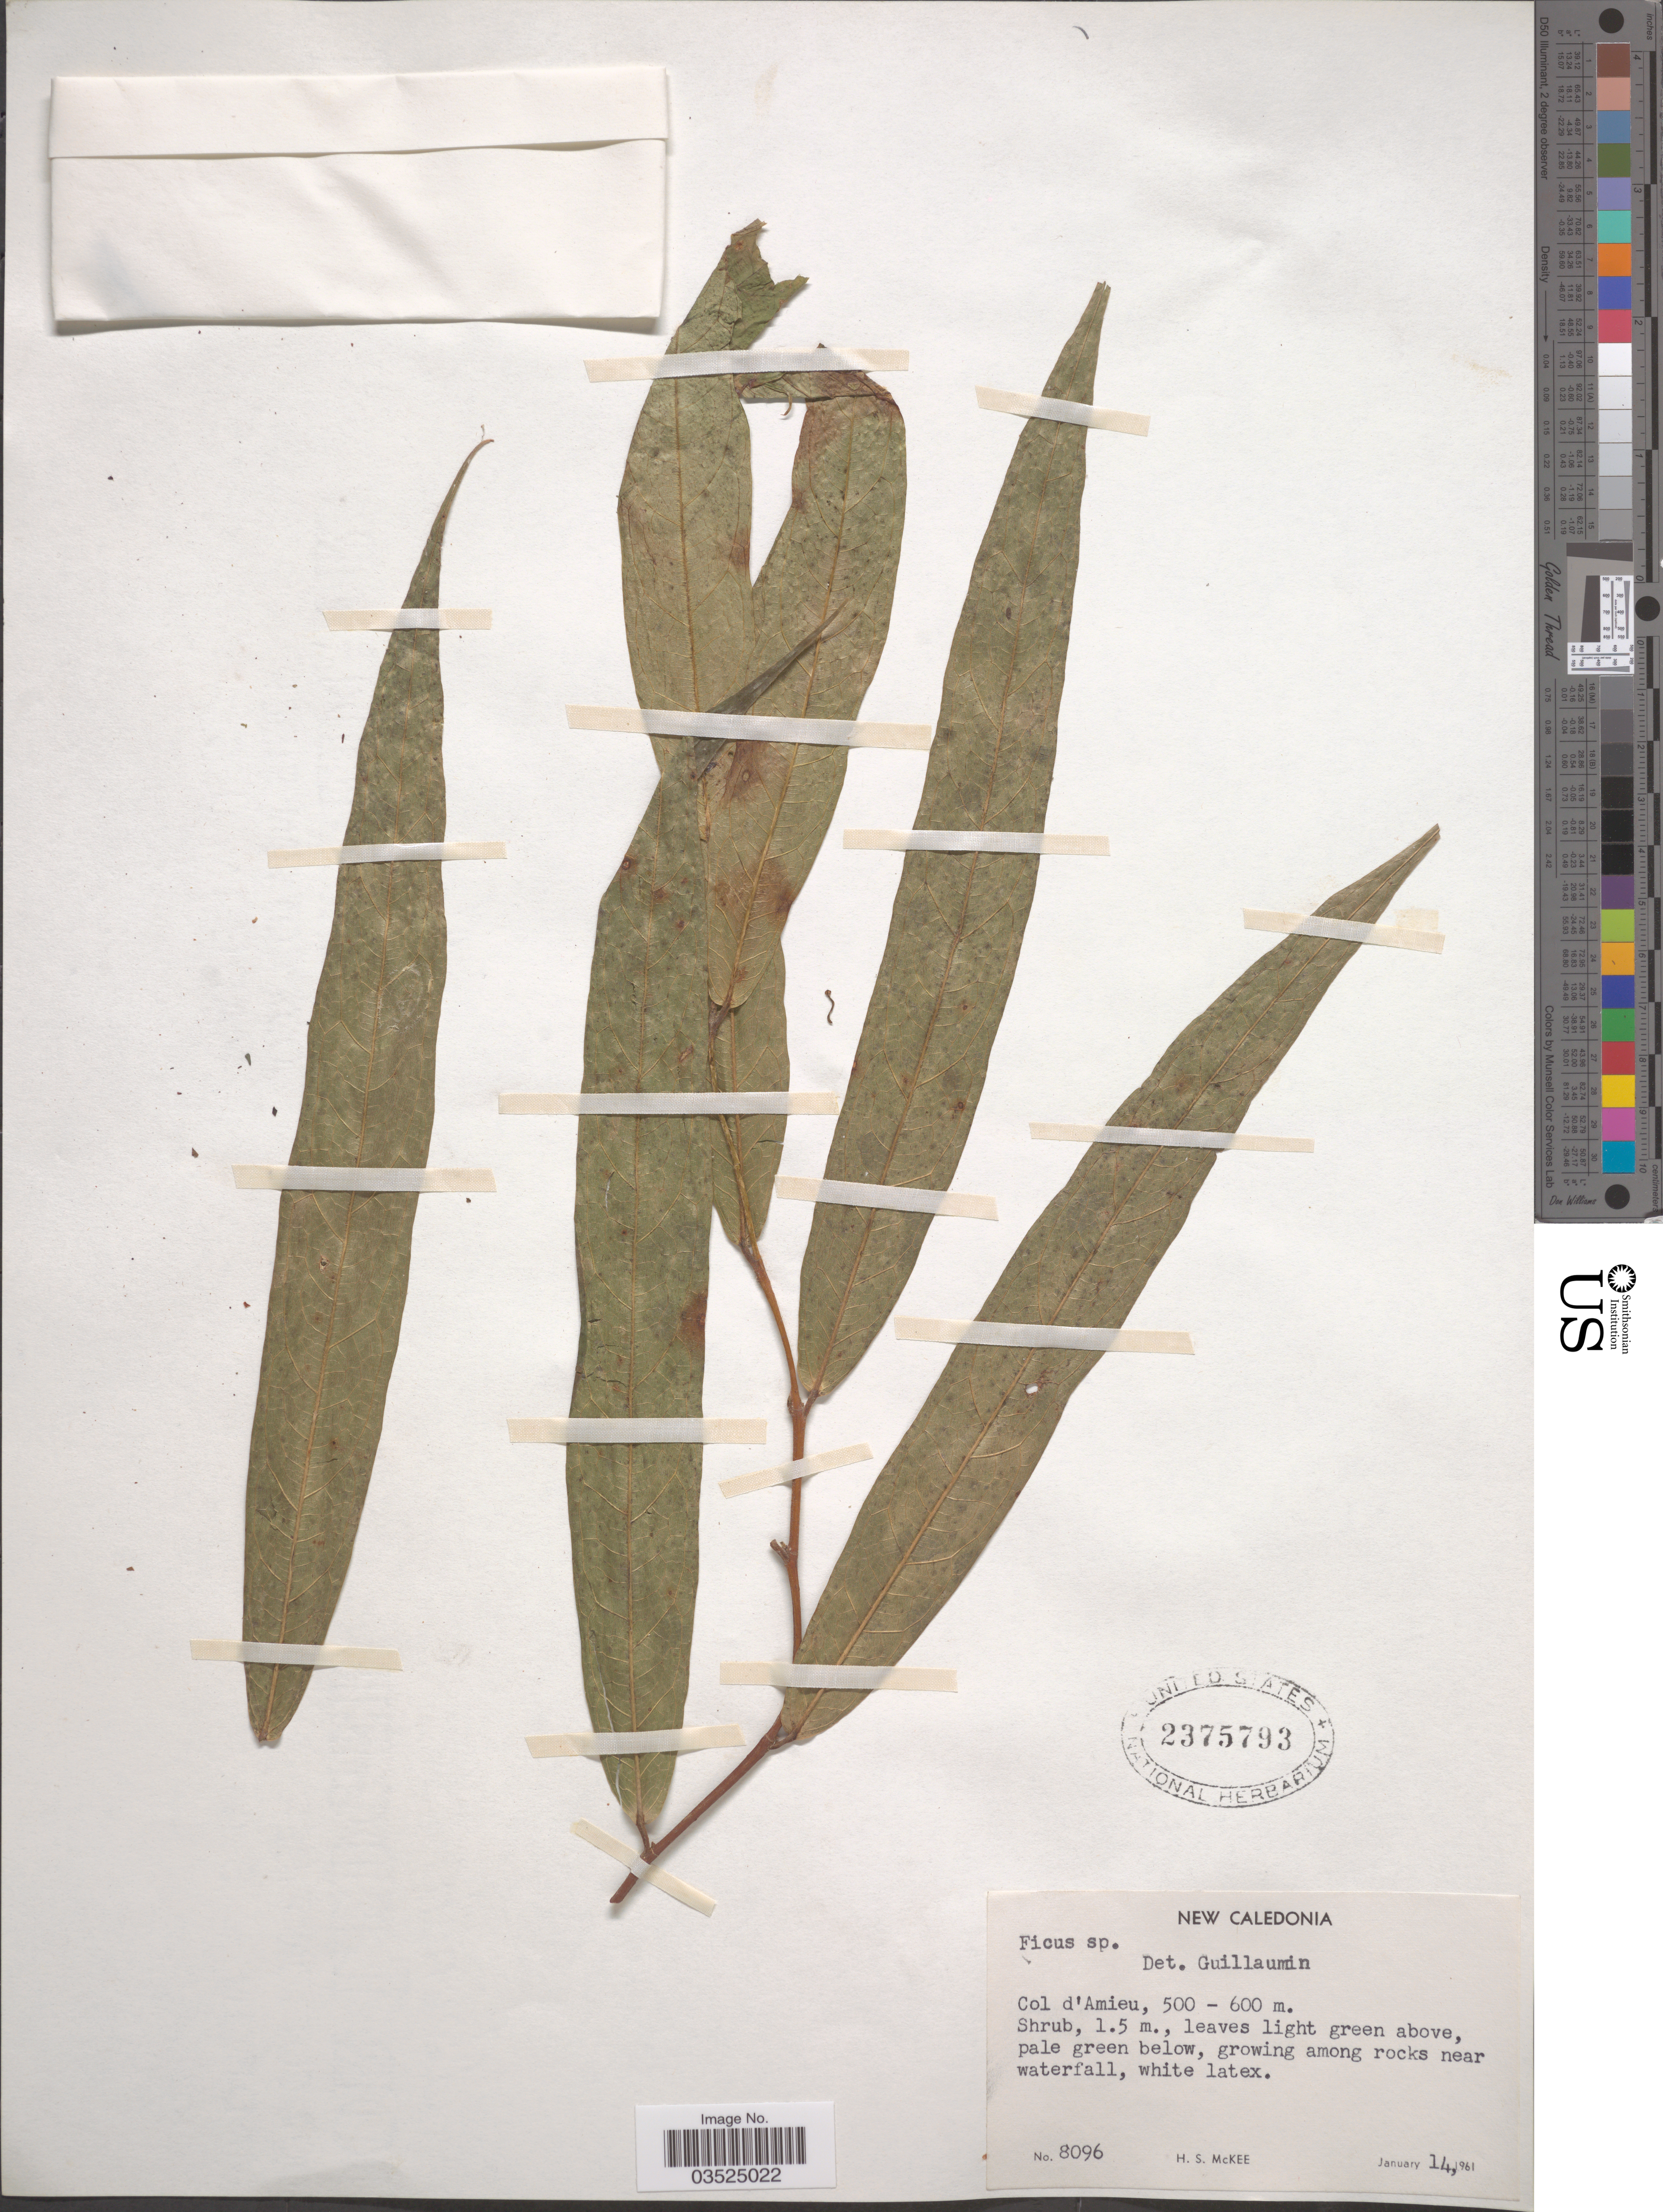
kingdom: Plantae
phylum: Tracheophyta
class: Magnoliopsida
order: Rosales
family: Moraceae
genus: Ficus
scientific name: Ficus sp.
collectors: H. S. McKee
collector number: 8096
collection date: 1961-01-14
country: New Caledonia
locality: Col d'Amieu.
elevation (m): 500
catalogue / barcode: US 2375793